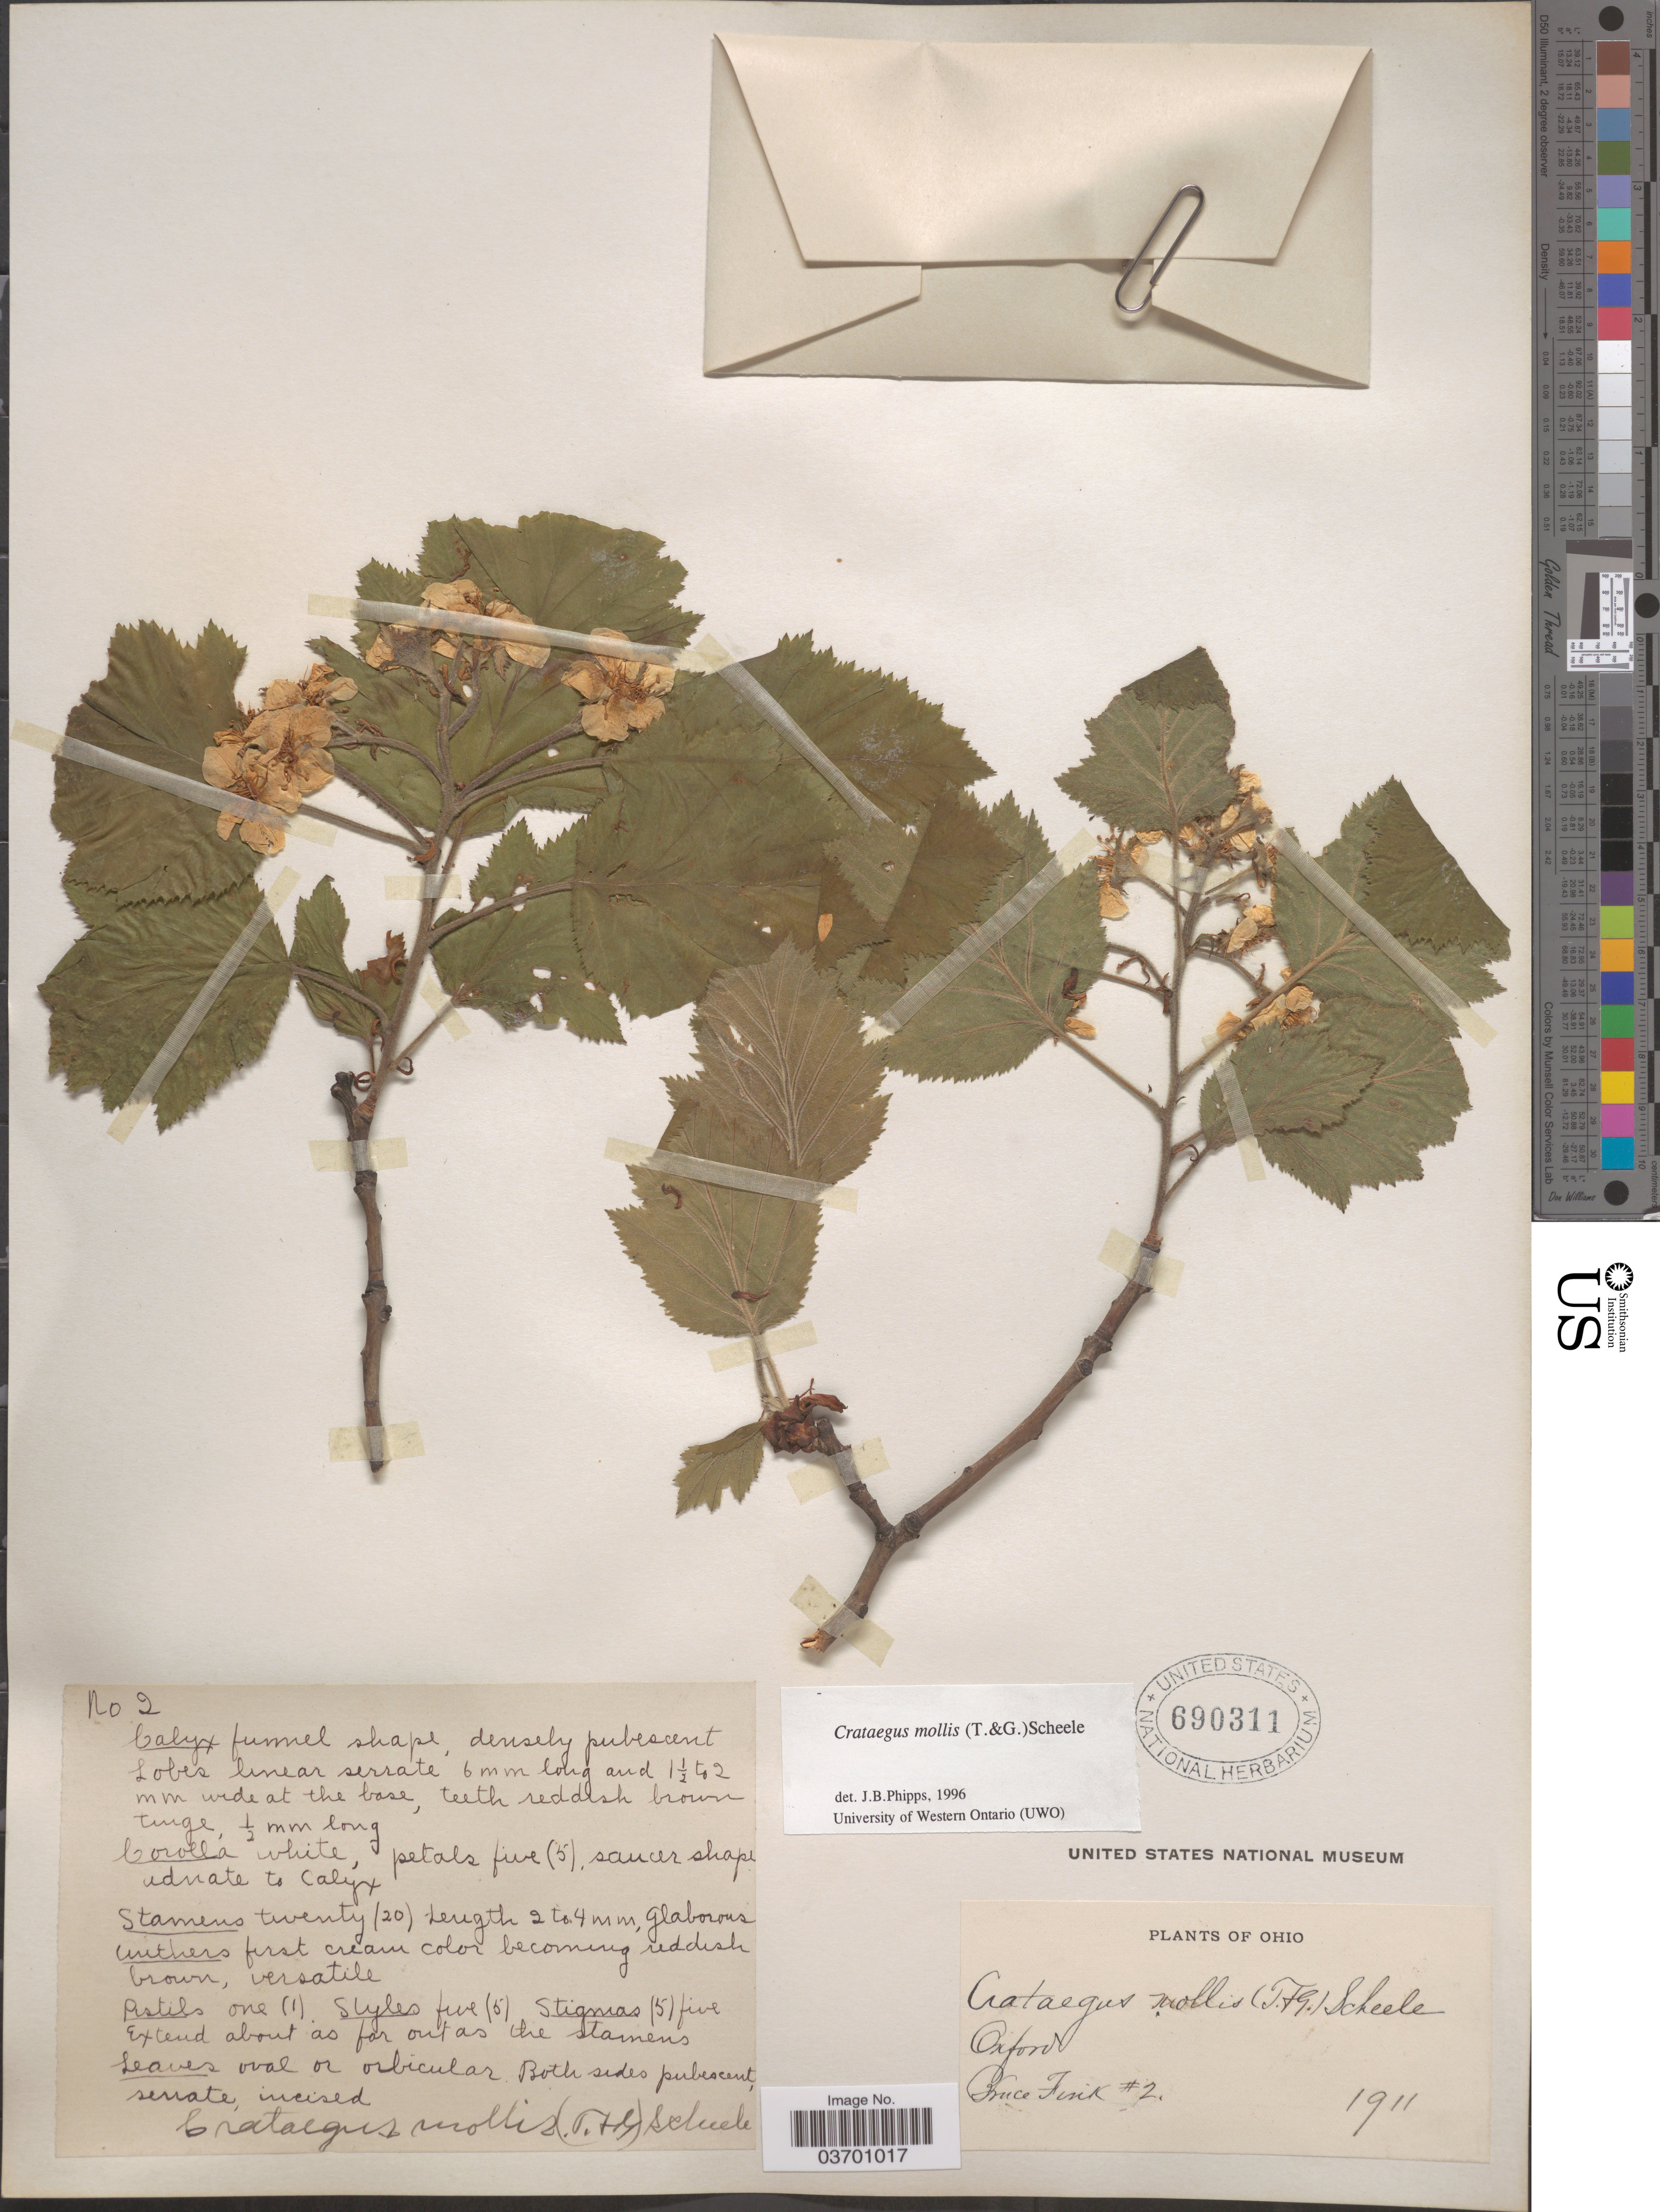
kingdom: Plantae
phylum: Tracheophyta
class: Magnoliopsida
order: Rosales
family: Rosaceae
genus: Crataegus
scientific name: Crataegus mollis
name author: (Torr. & A. Gray) Scheele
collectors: B. Fink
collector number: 2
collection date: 1911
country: United States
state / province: Ohio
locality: Oxford.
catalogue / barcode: US 690311